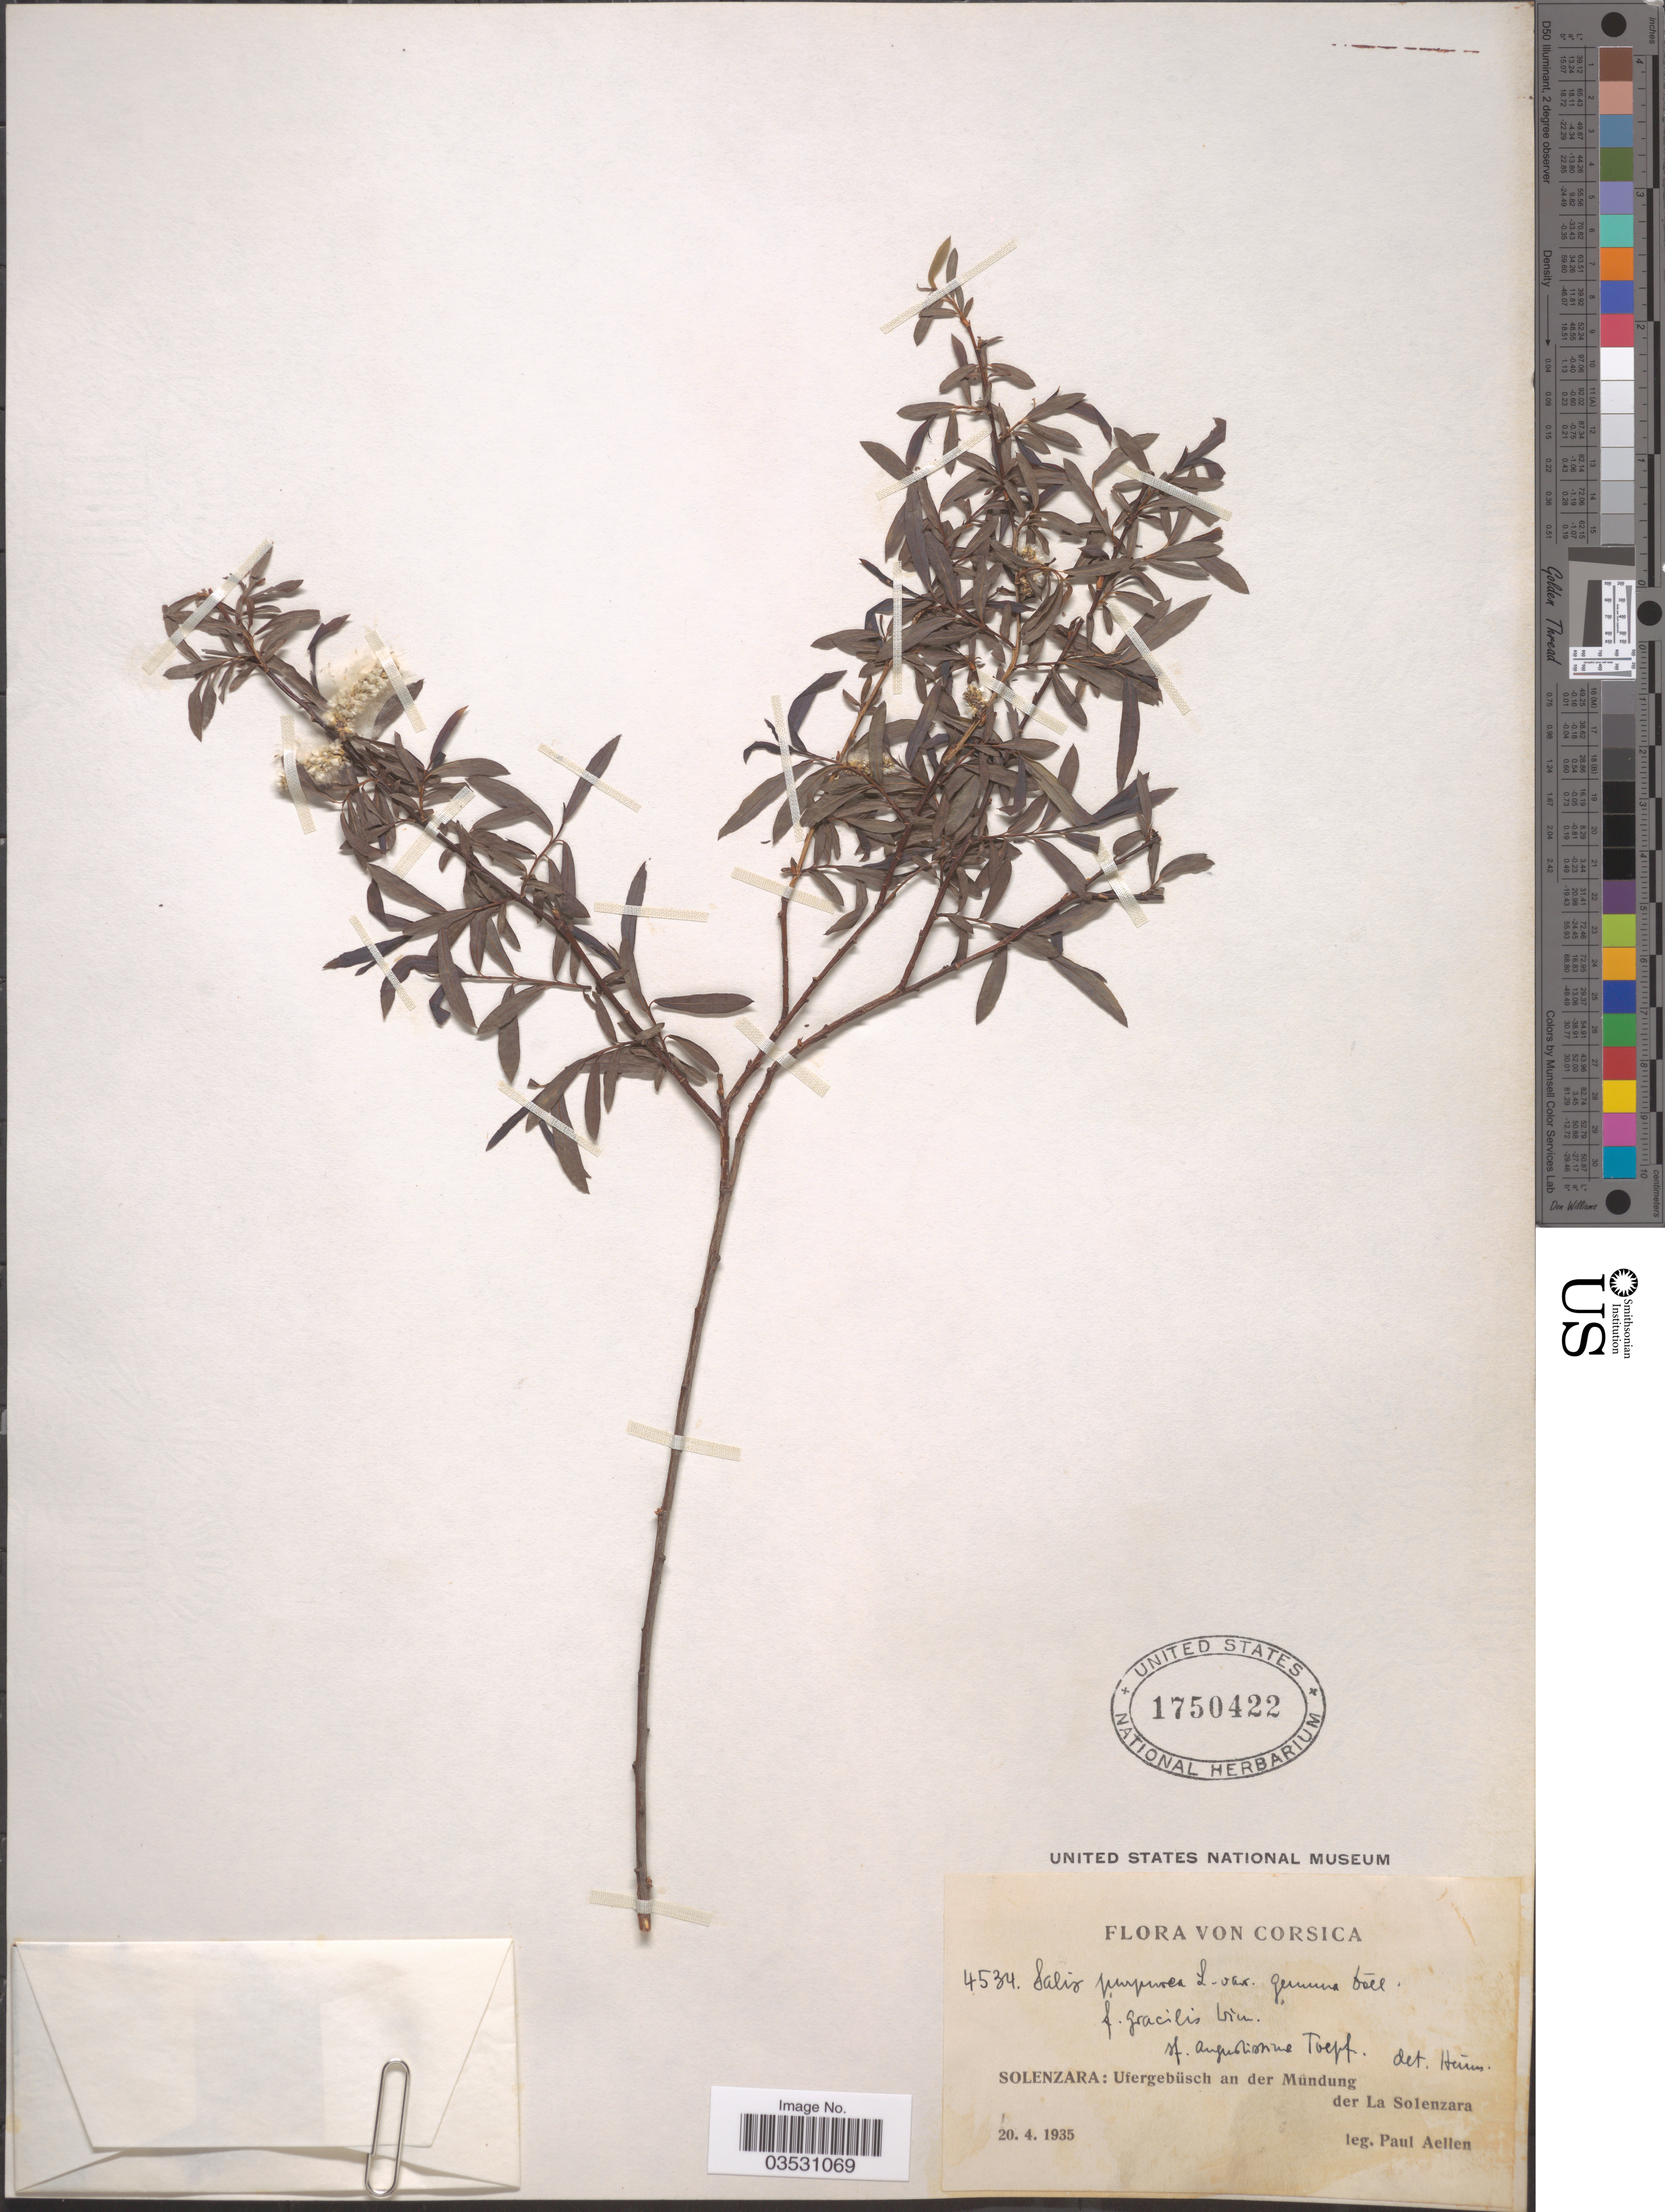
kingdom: Plantae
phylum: Tracheophyta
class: Magnoliopsida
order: Malpighiales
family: Salicaceae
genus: Salix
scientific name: Salix purpurea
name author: L.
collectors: P. Aellen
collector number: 4534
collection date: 1935-04-20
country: France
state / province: Corsica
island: Corse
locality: Solenzara: Ufergebüsch an der Mündung der La Solenzara.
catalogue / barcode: US 1750422